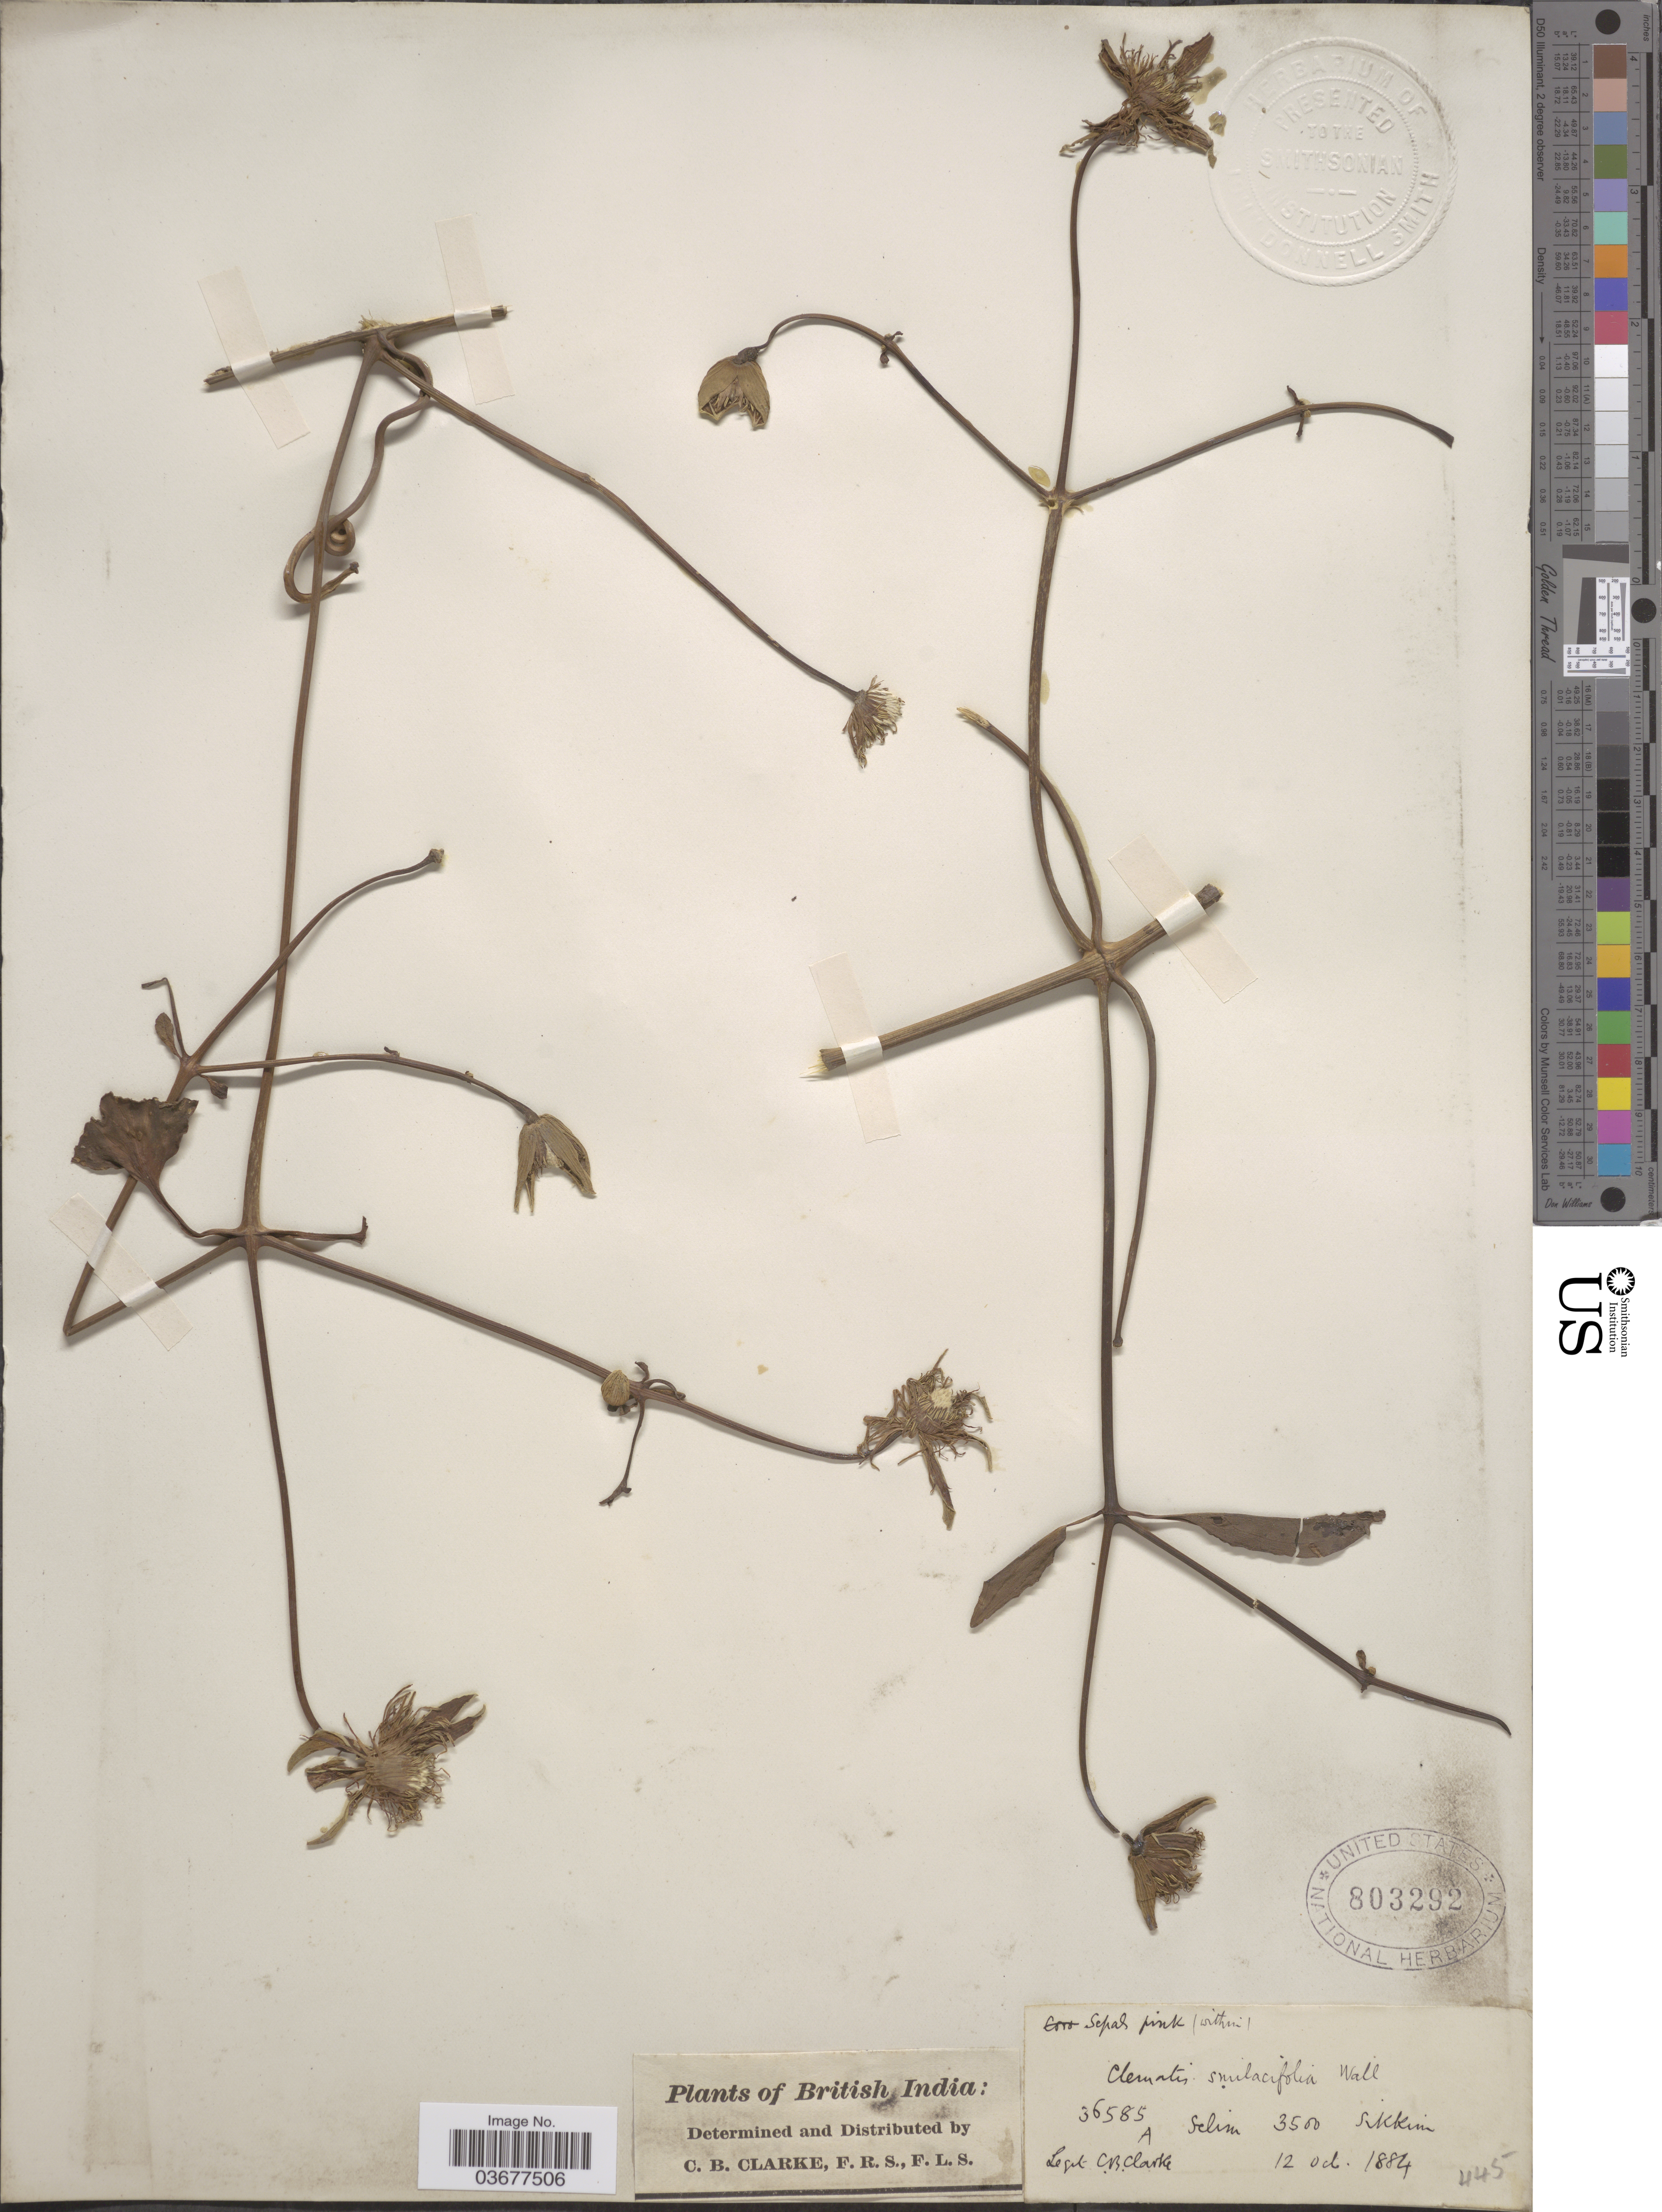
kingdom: Plantae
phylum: Tracheophyta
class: Magnoliopsida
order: Ranunculales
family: Ranunculaceae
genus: Clematis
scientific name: Clematis smilacifolia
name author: Wall.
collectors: C. B. Clarke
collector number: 36585A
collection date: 1884-10-12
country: India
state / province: Sikkim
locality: British India. Selim Sikkim.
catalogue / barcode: US 803292